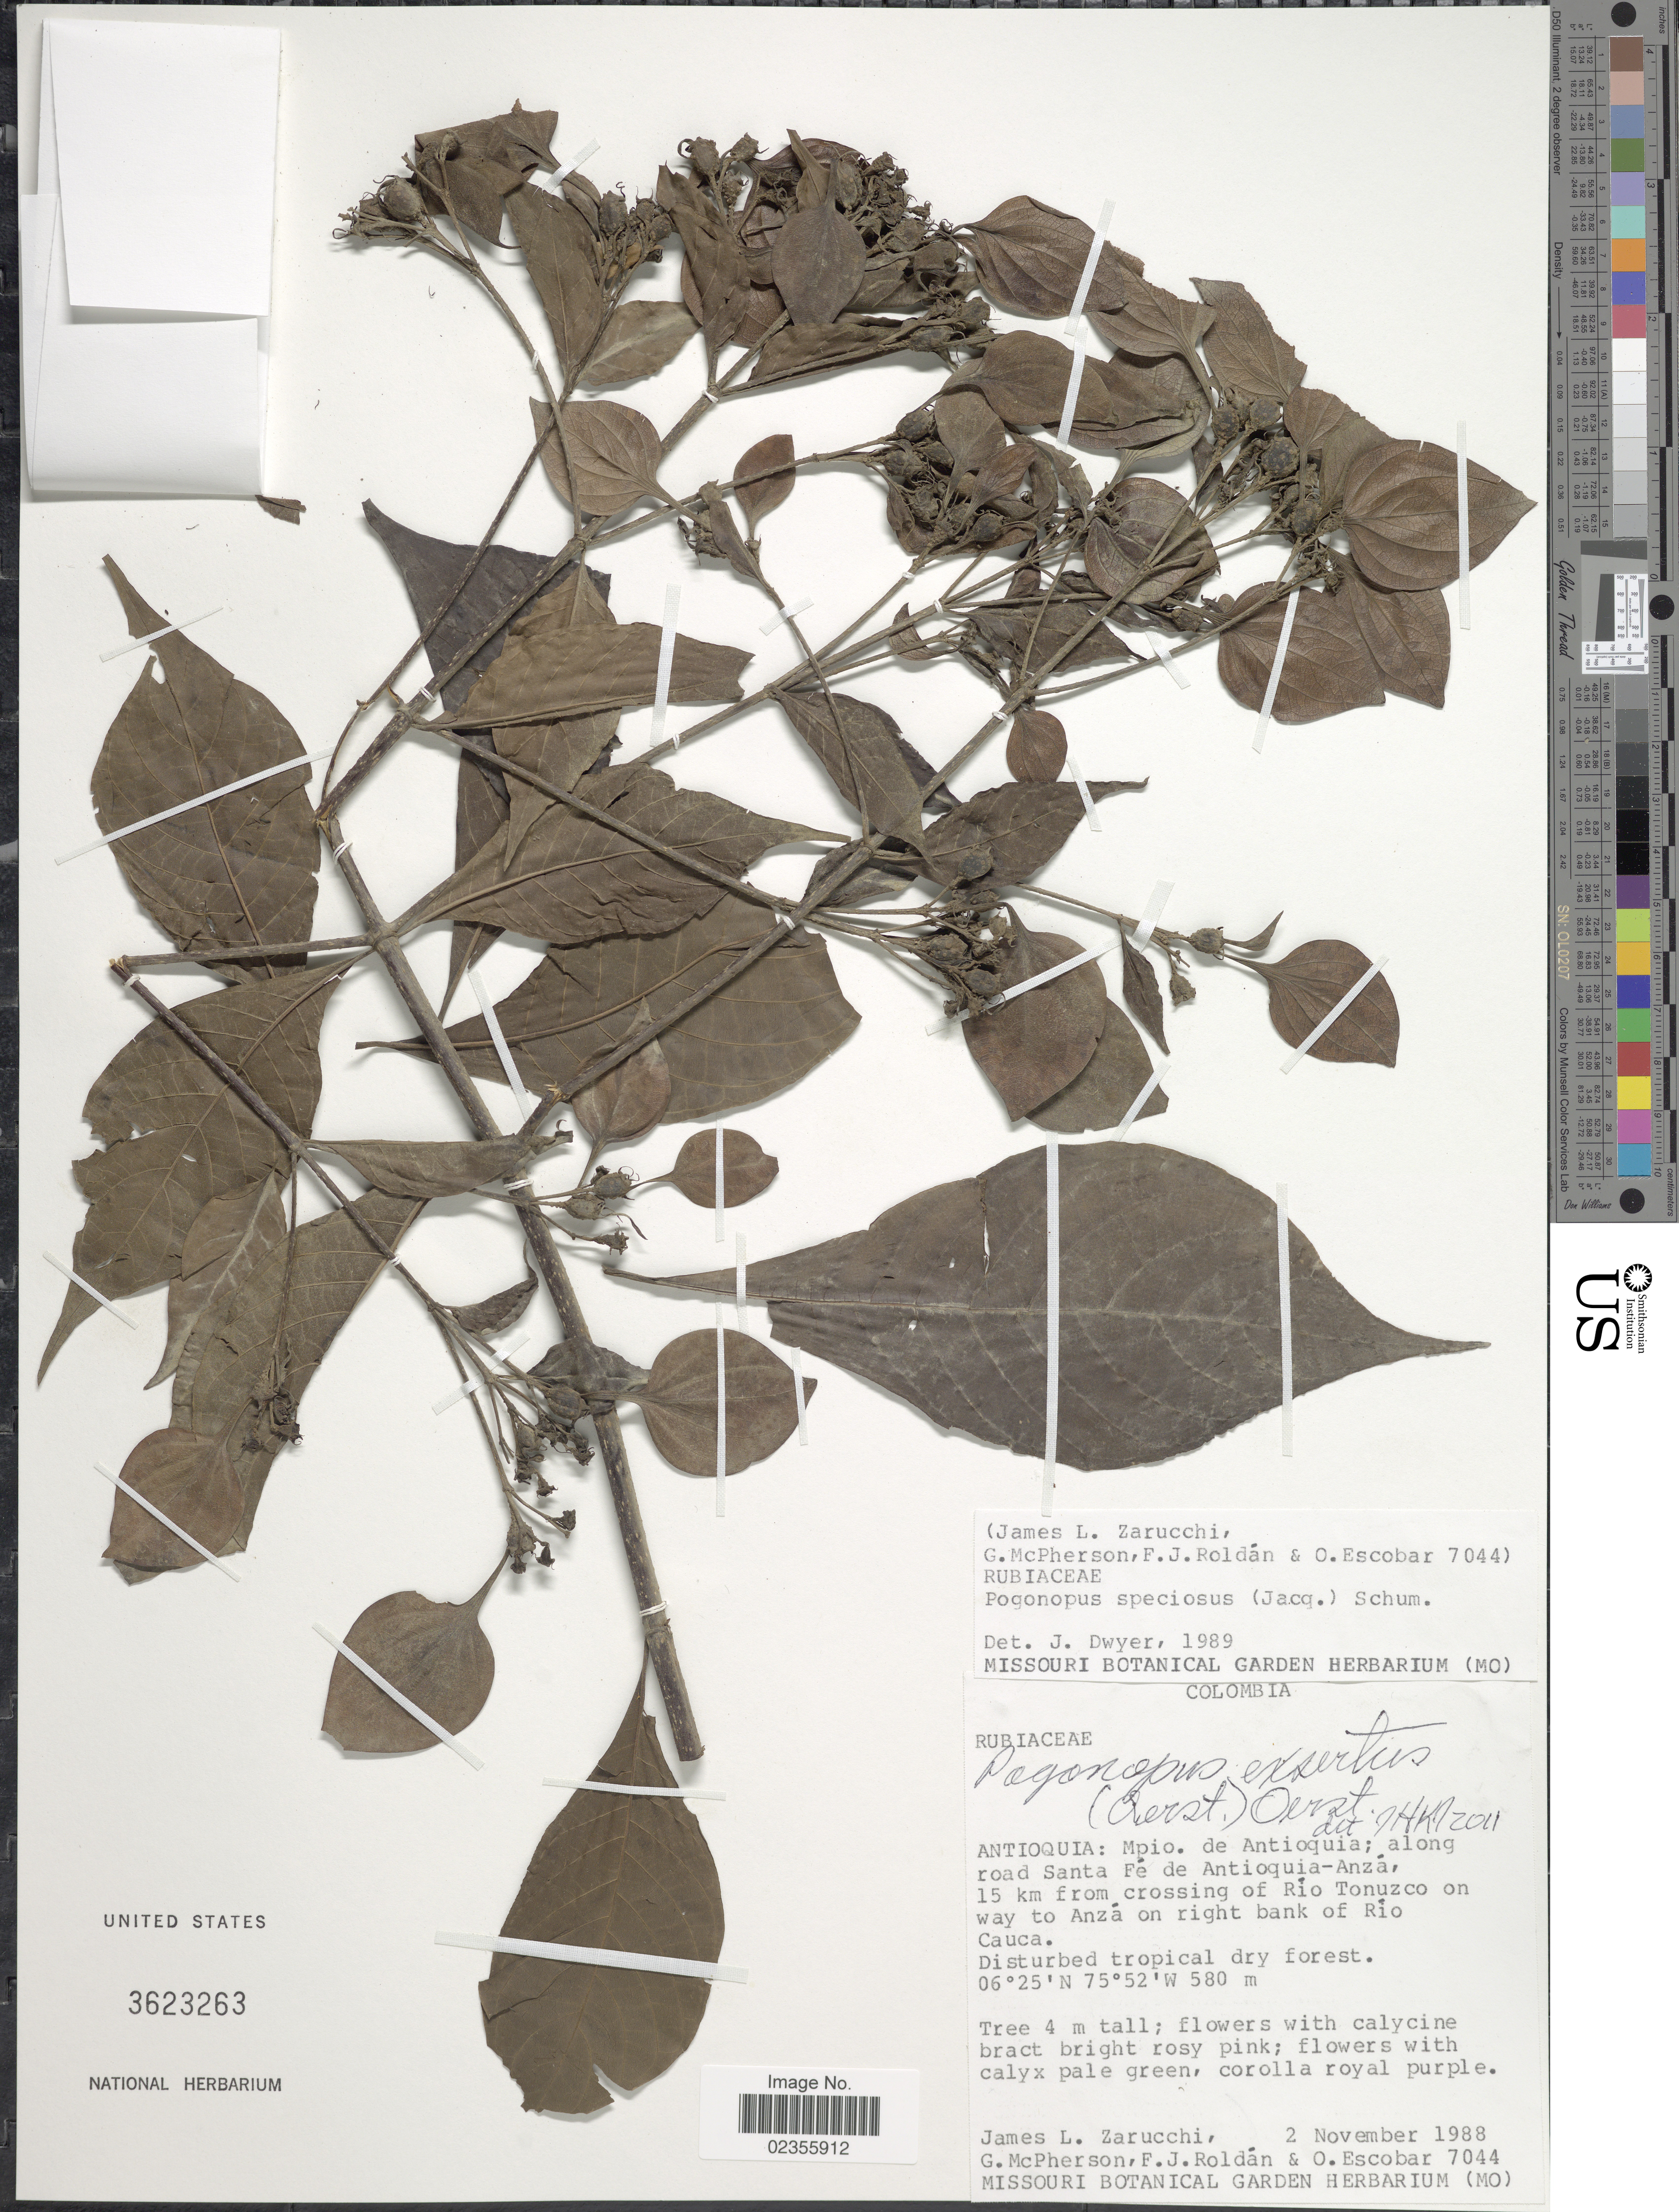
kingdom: Plantae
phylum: Tracheophyta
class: Magnoliopsida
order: Gentianales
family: Rubiaceae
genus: Pogonopus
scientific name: Pogonopus exsertus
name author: (Oerst.) Oerst.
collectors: J. L. Zarucchi, G. McPherson, F. J. Roldán & O. Escobar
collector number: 7044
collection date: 1988-11-02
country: Colombia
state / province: Antioquia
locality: Mpio. de Antioquia; along road Santa Fé de Antioquia - Anzá, 15 km from crossing of Río Tonuzco on way to Anzá on right bank of Río Cauca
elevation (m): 580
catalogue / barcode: US 3623263